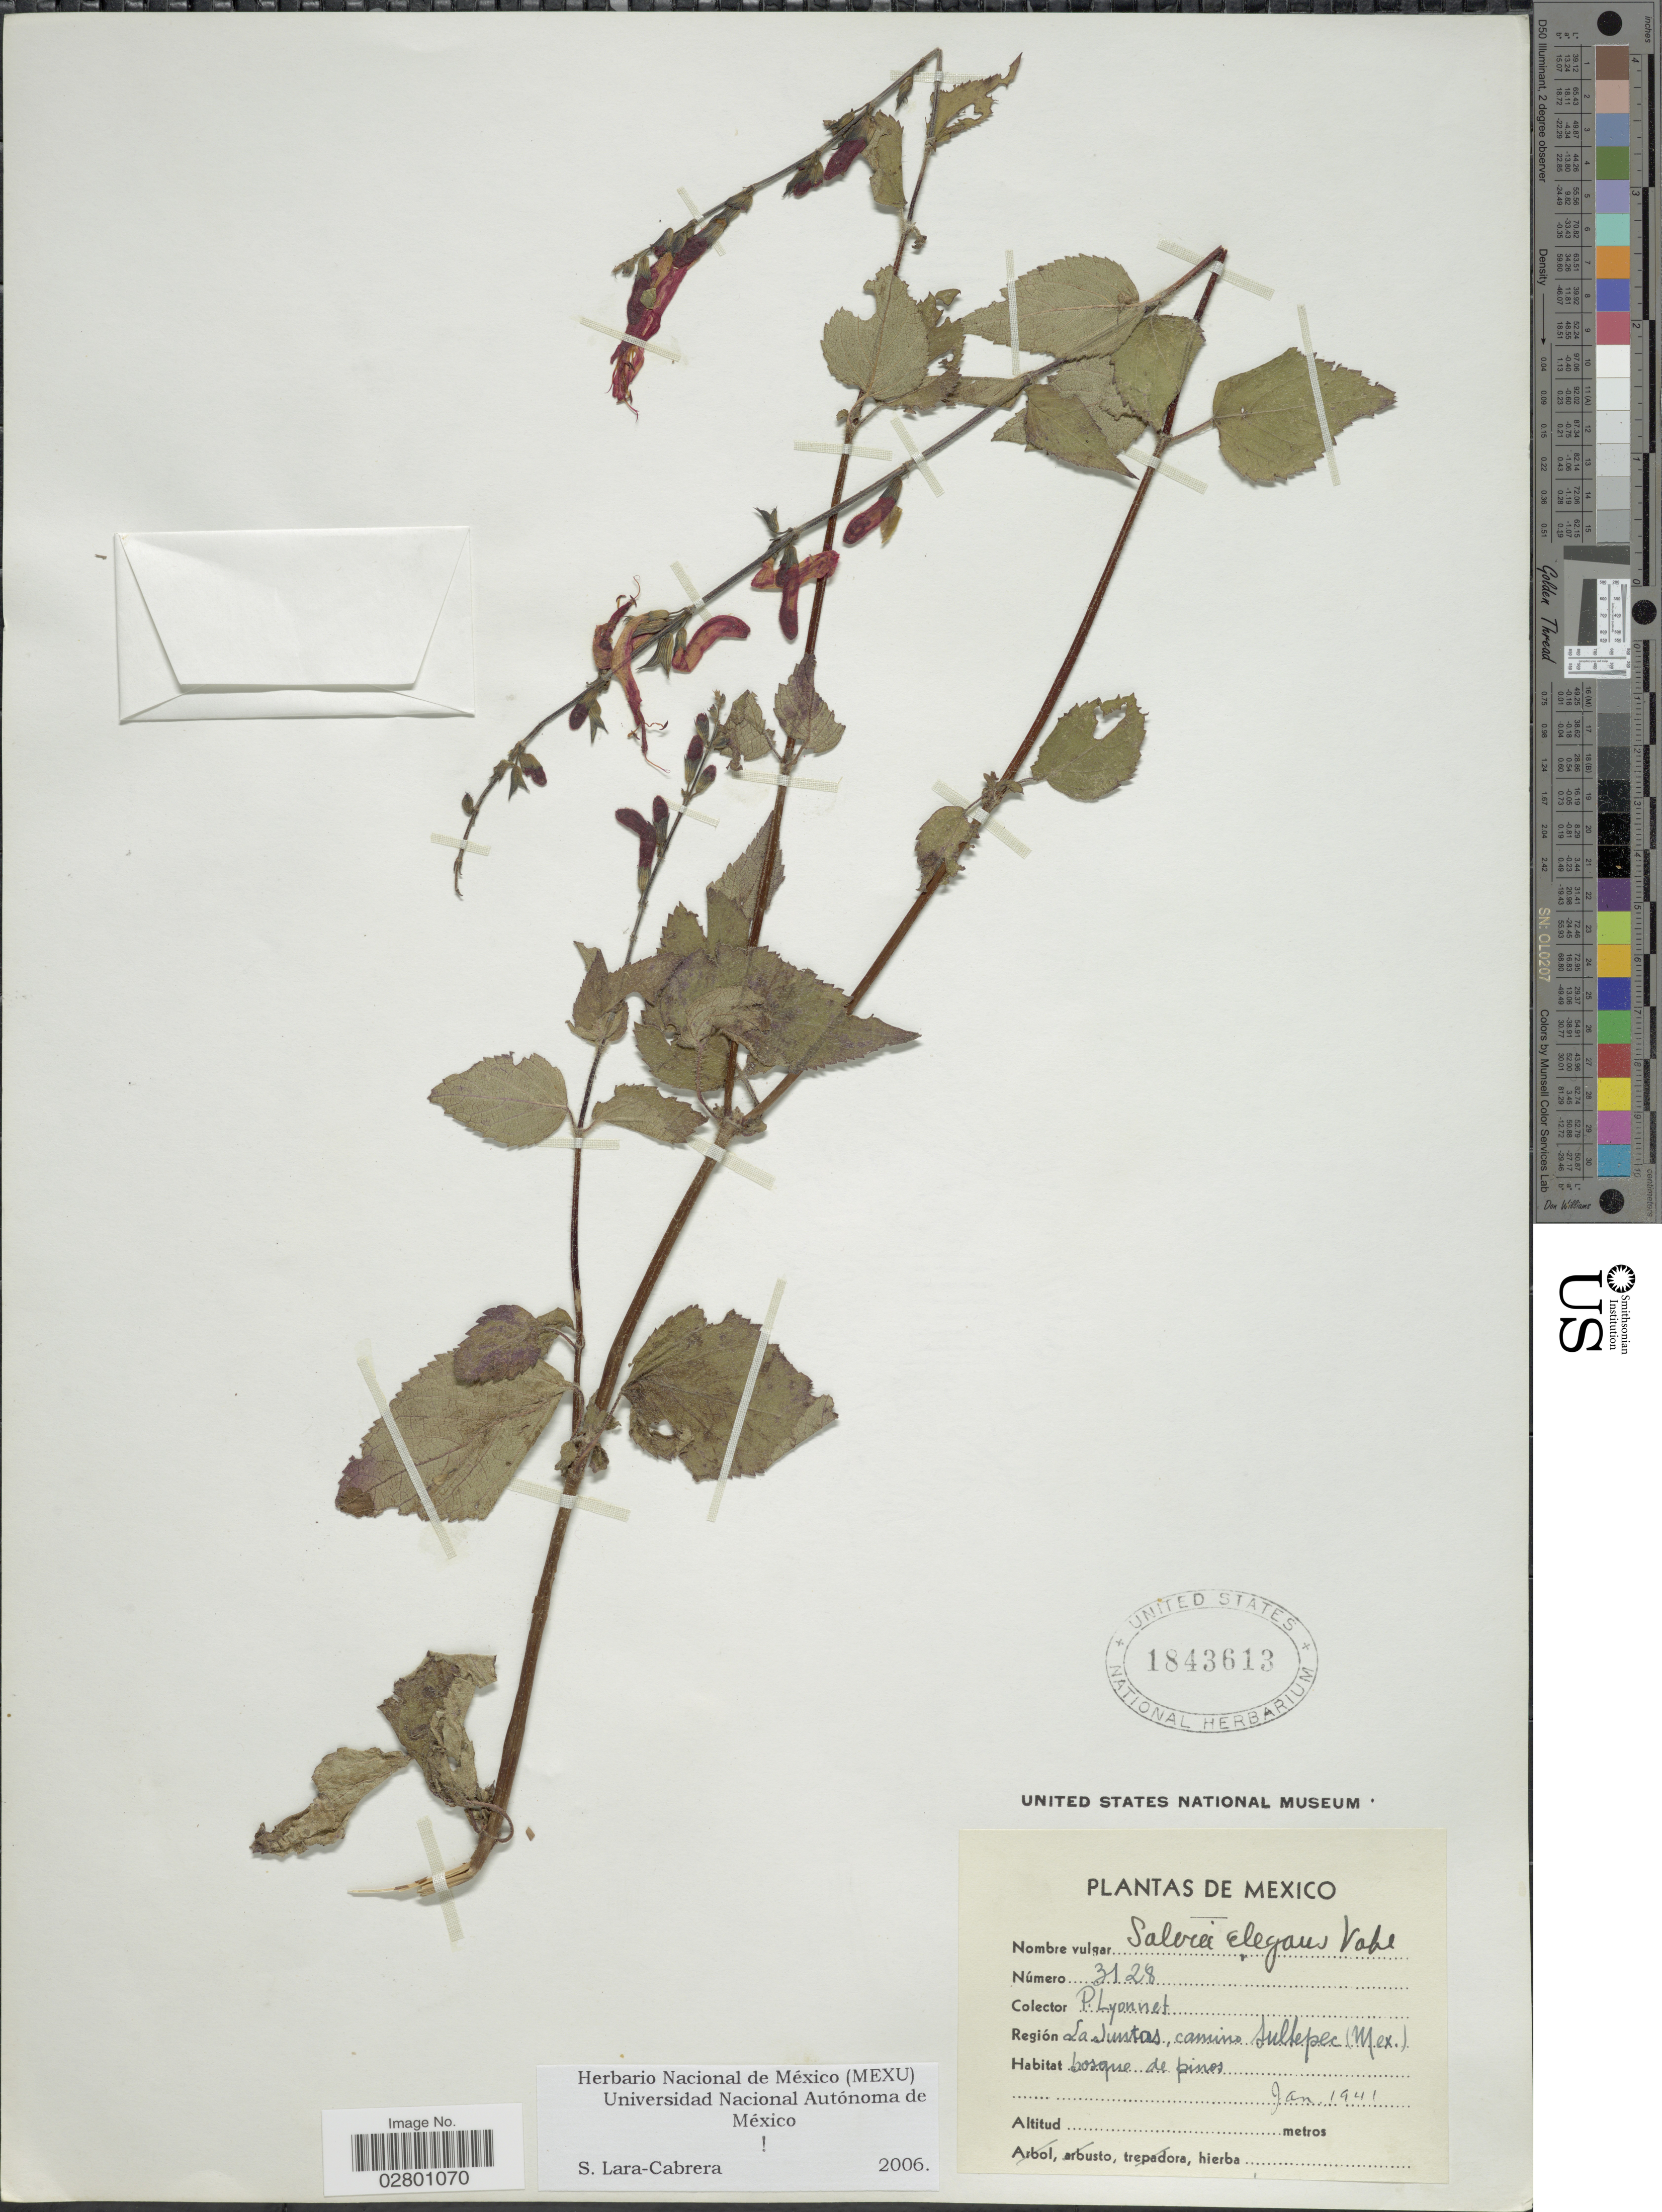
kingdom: Plantae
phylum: Tracheophyta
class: Magnoliopsida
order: Lamiales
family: Lamiaceae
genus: Salvia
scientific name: Salvia elegans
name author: Vahl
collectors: P. Lyonnet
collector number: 3128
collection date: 1941-01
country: Mexico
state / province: México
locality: La Juntas, camino Sultepec.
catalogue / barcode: US 1843613